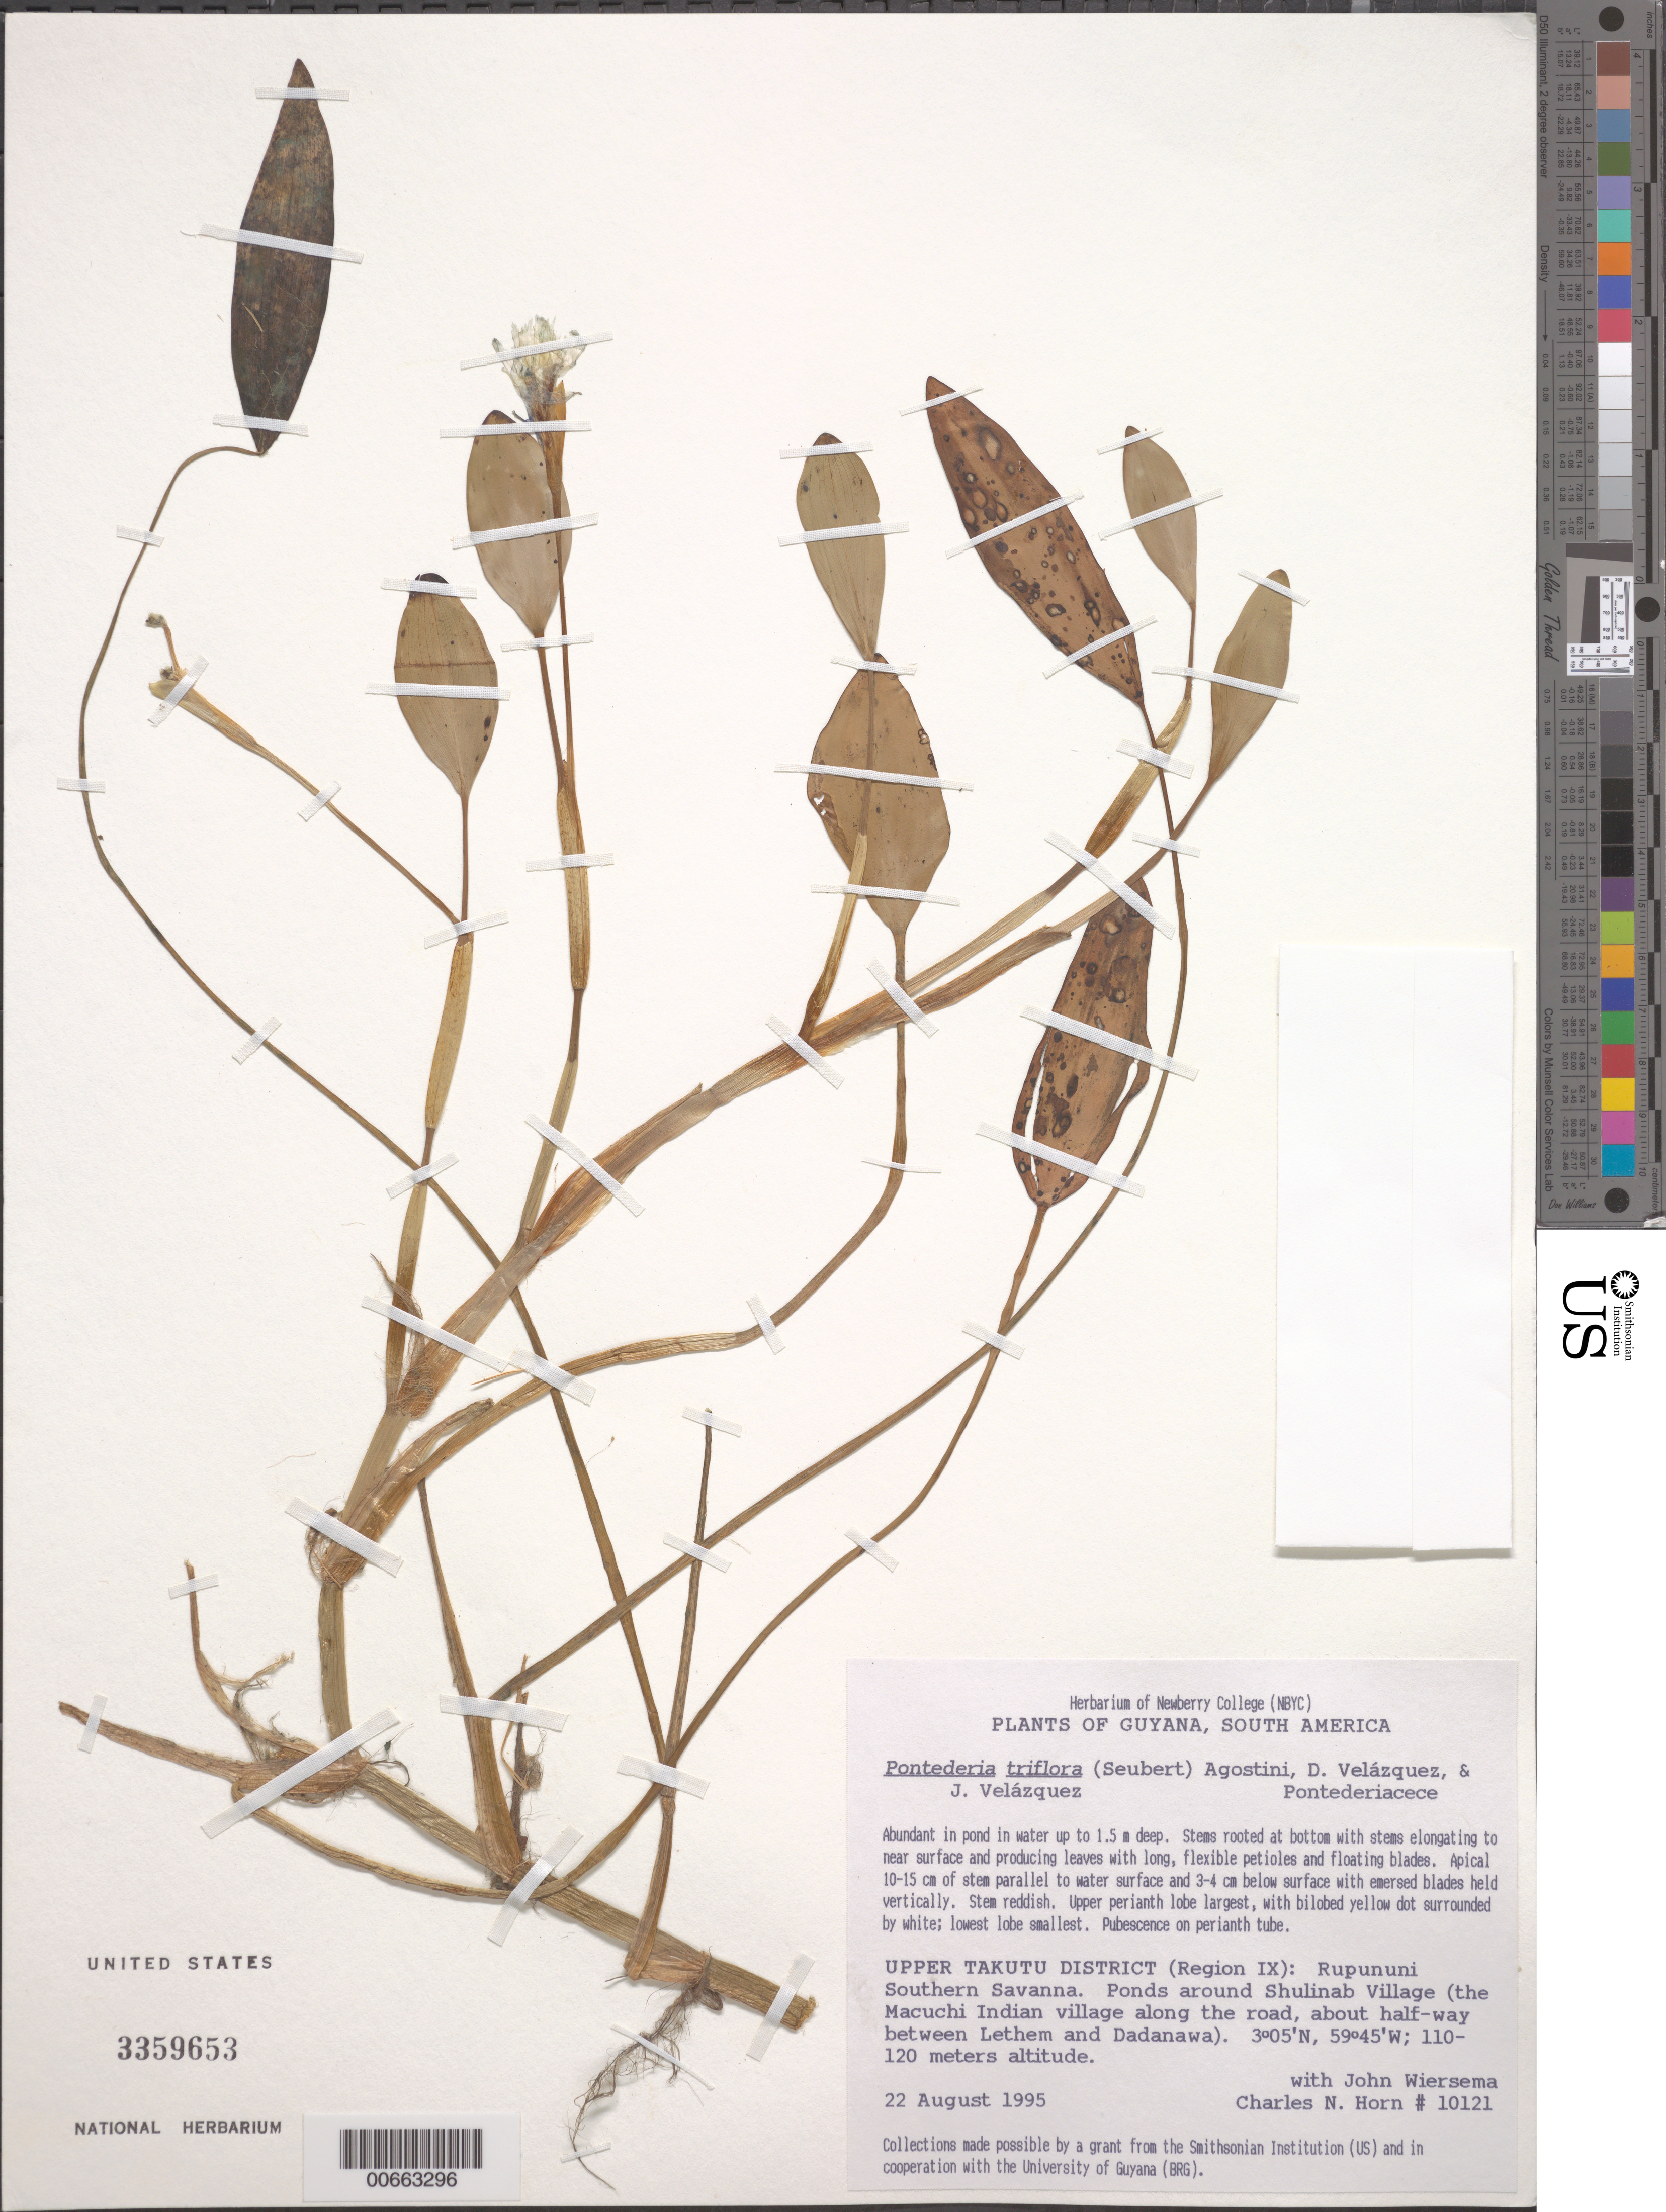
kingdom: Plantae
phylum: Tracheophyta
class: Liliopsida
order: Commelinales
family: Pontederiaceae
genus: Pontederia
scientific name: Pontederia triflora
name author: (Endl. ex Seub.) G. Agostini et al.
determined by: Horn, Charles N.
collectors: C. N. Horn & J. H. Wiersema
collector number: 10121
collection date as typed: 22-Aug-95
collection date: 1995-08-22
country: Guyana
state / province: U. Takutu-U. Essequibo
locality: Rupununi Southern Savanna, near Shulinab Village, betw. Lethem & Dadanawa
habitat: Pond water up to 1.5 m deep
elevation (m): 110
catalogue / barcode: US 3359653